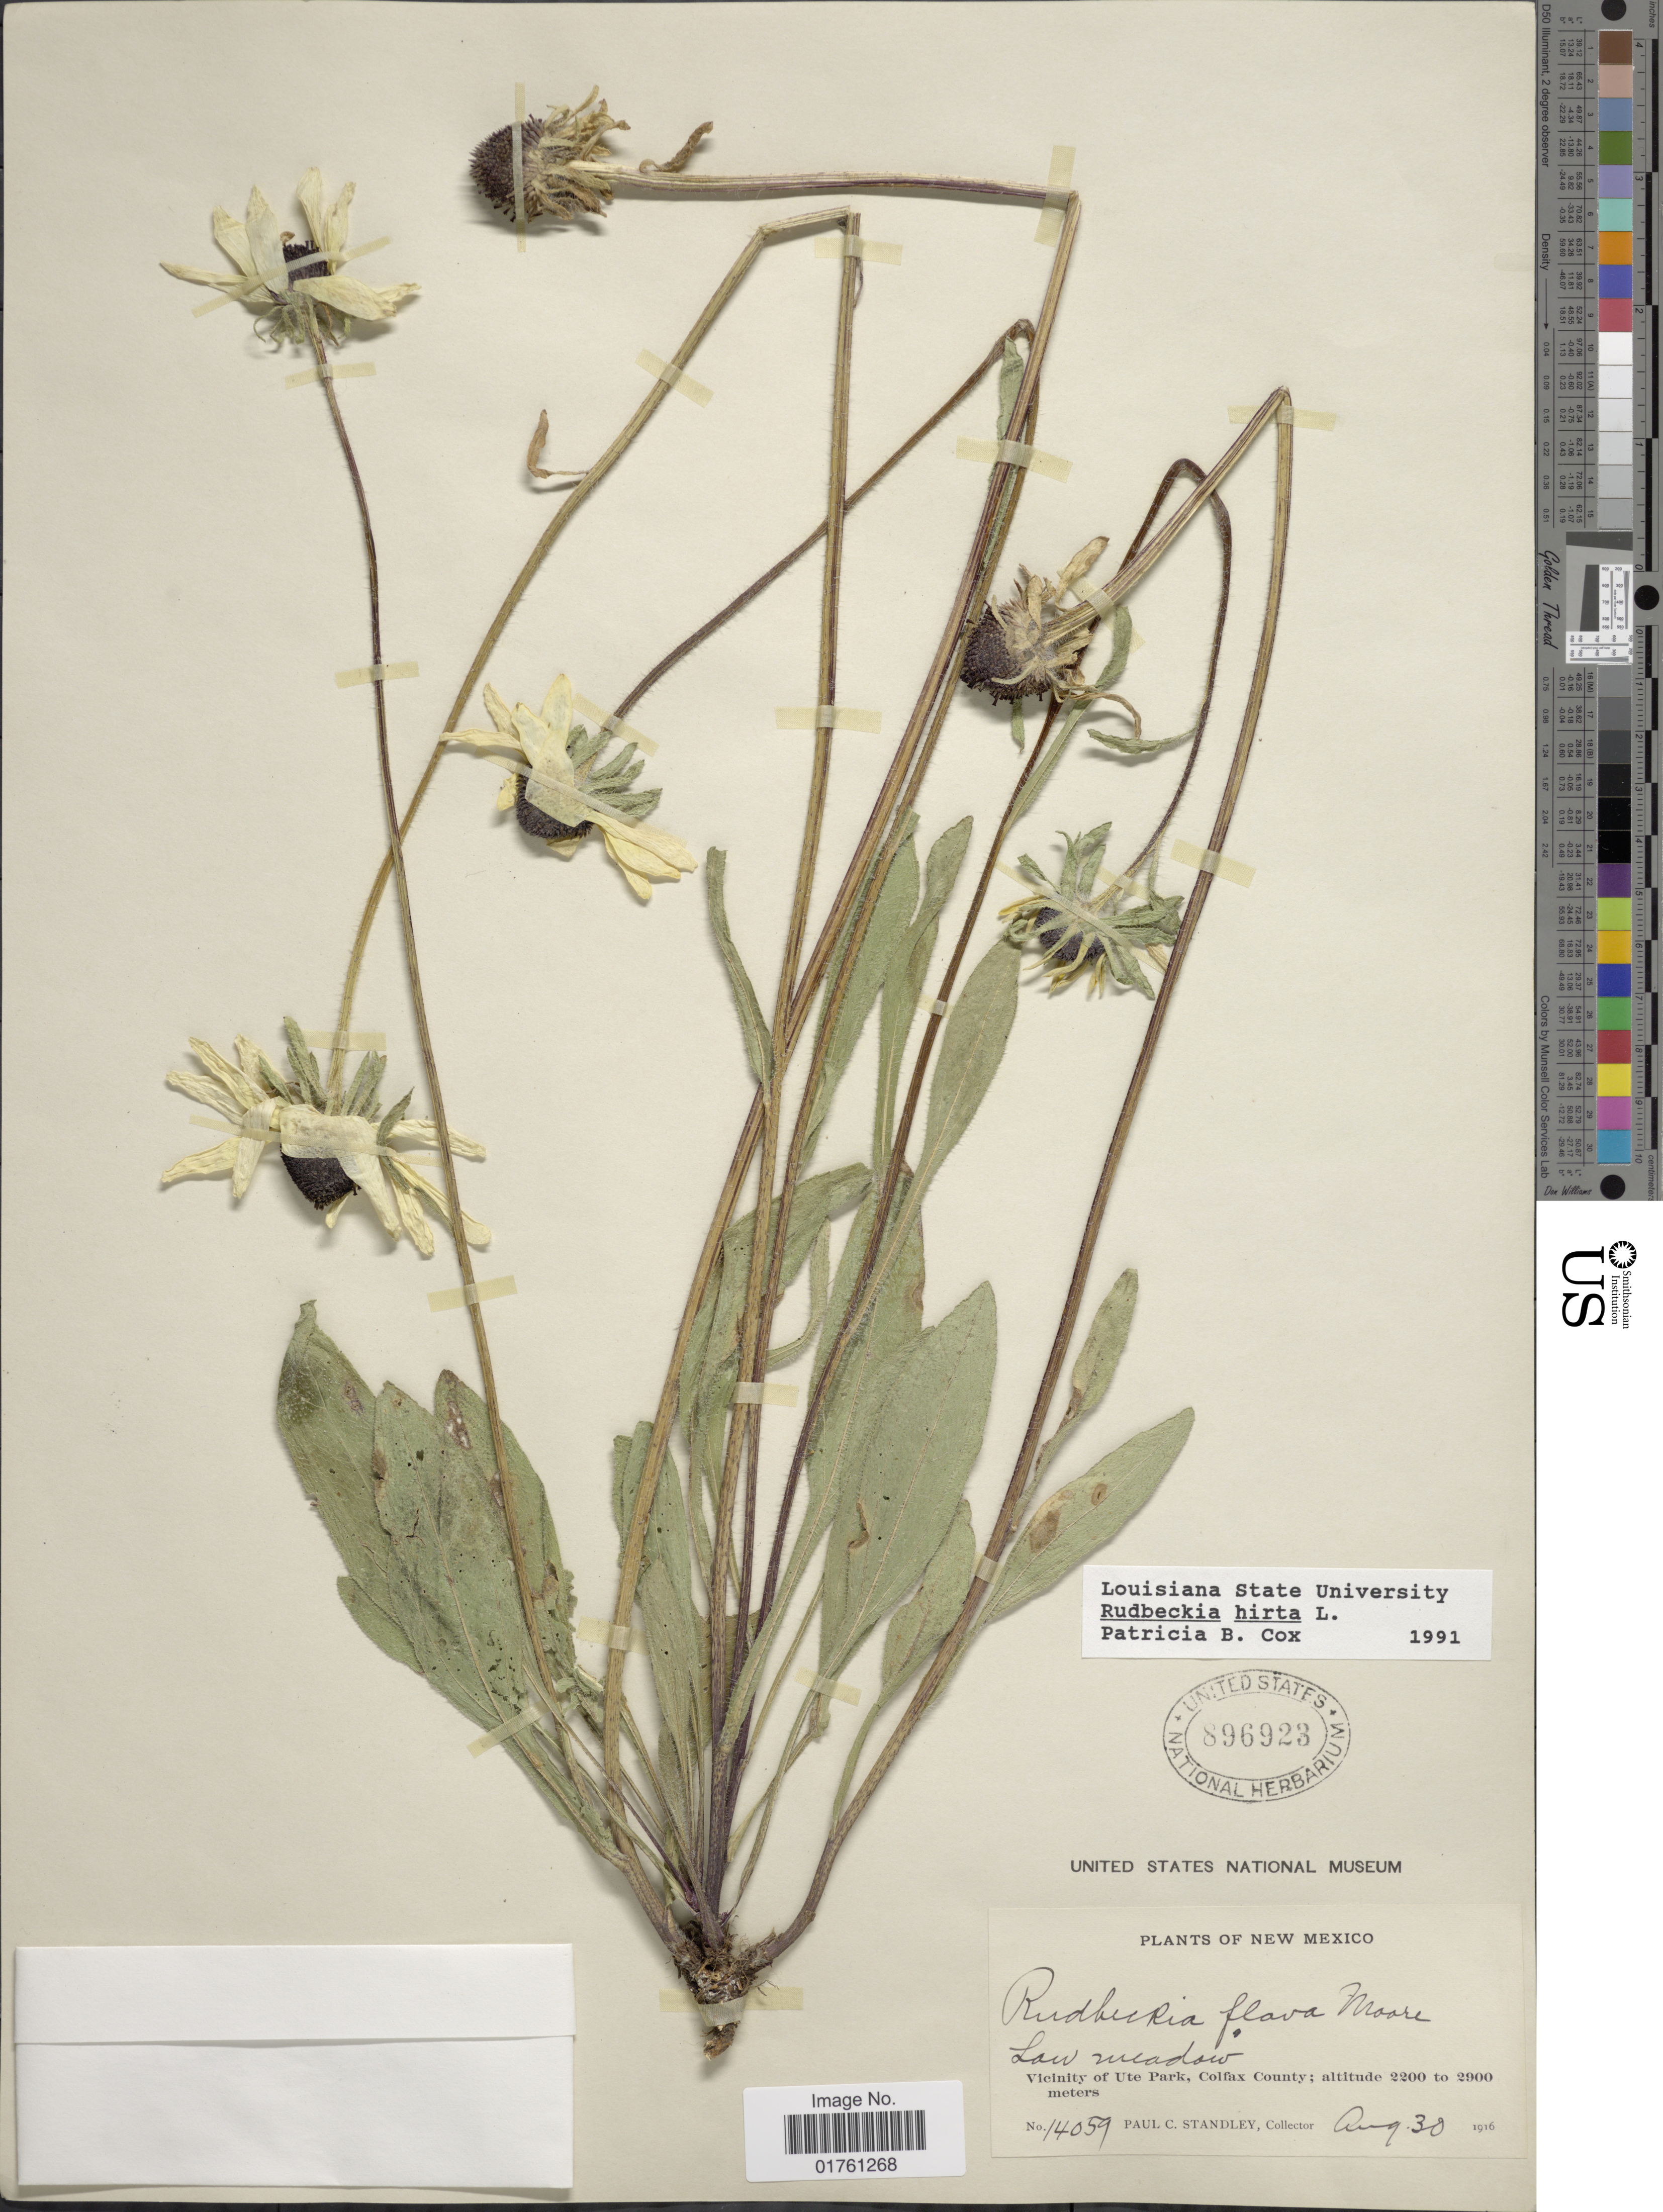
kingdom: Plantae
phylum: Tracheophyta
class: Magnoliopsida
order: Asterales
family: Asteraceae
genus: Rudbeckia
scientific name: Rudbeckia hirta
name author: L.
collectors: P. C. Standley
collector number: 14059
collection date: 1916-08-30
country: United States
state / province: New Mexico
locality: Low meadows, Vicinity of Ute Park, Colfax County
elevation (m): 2200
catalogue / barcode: US 896923